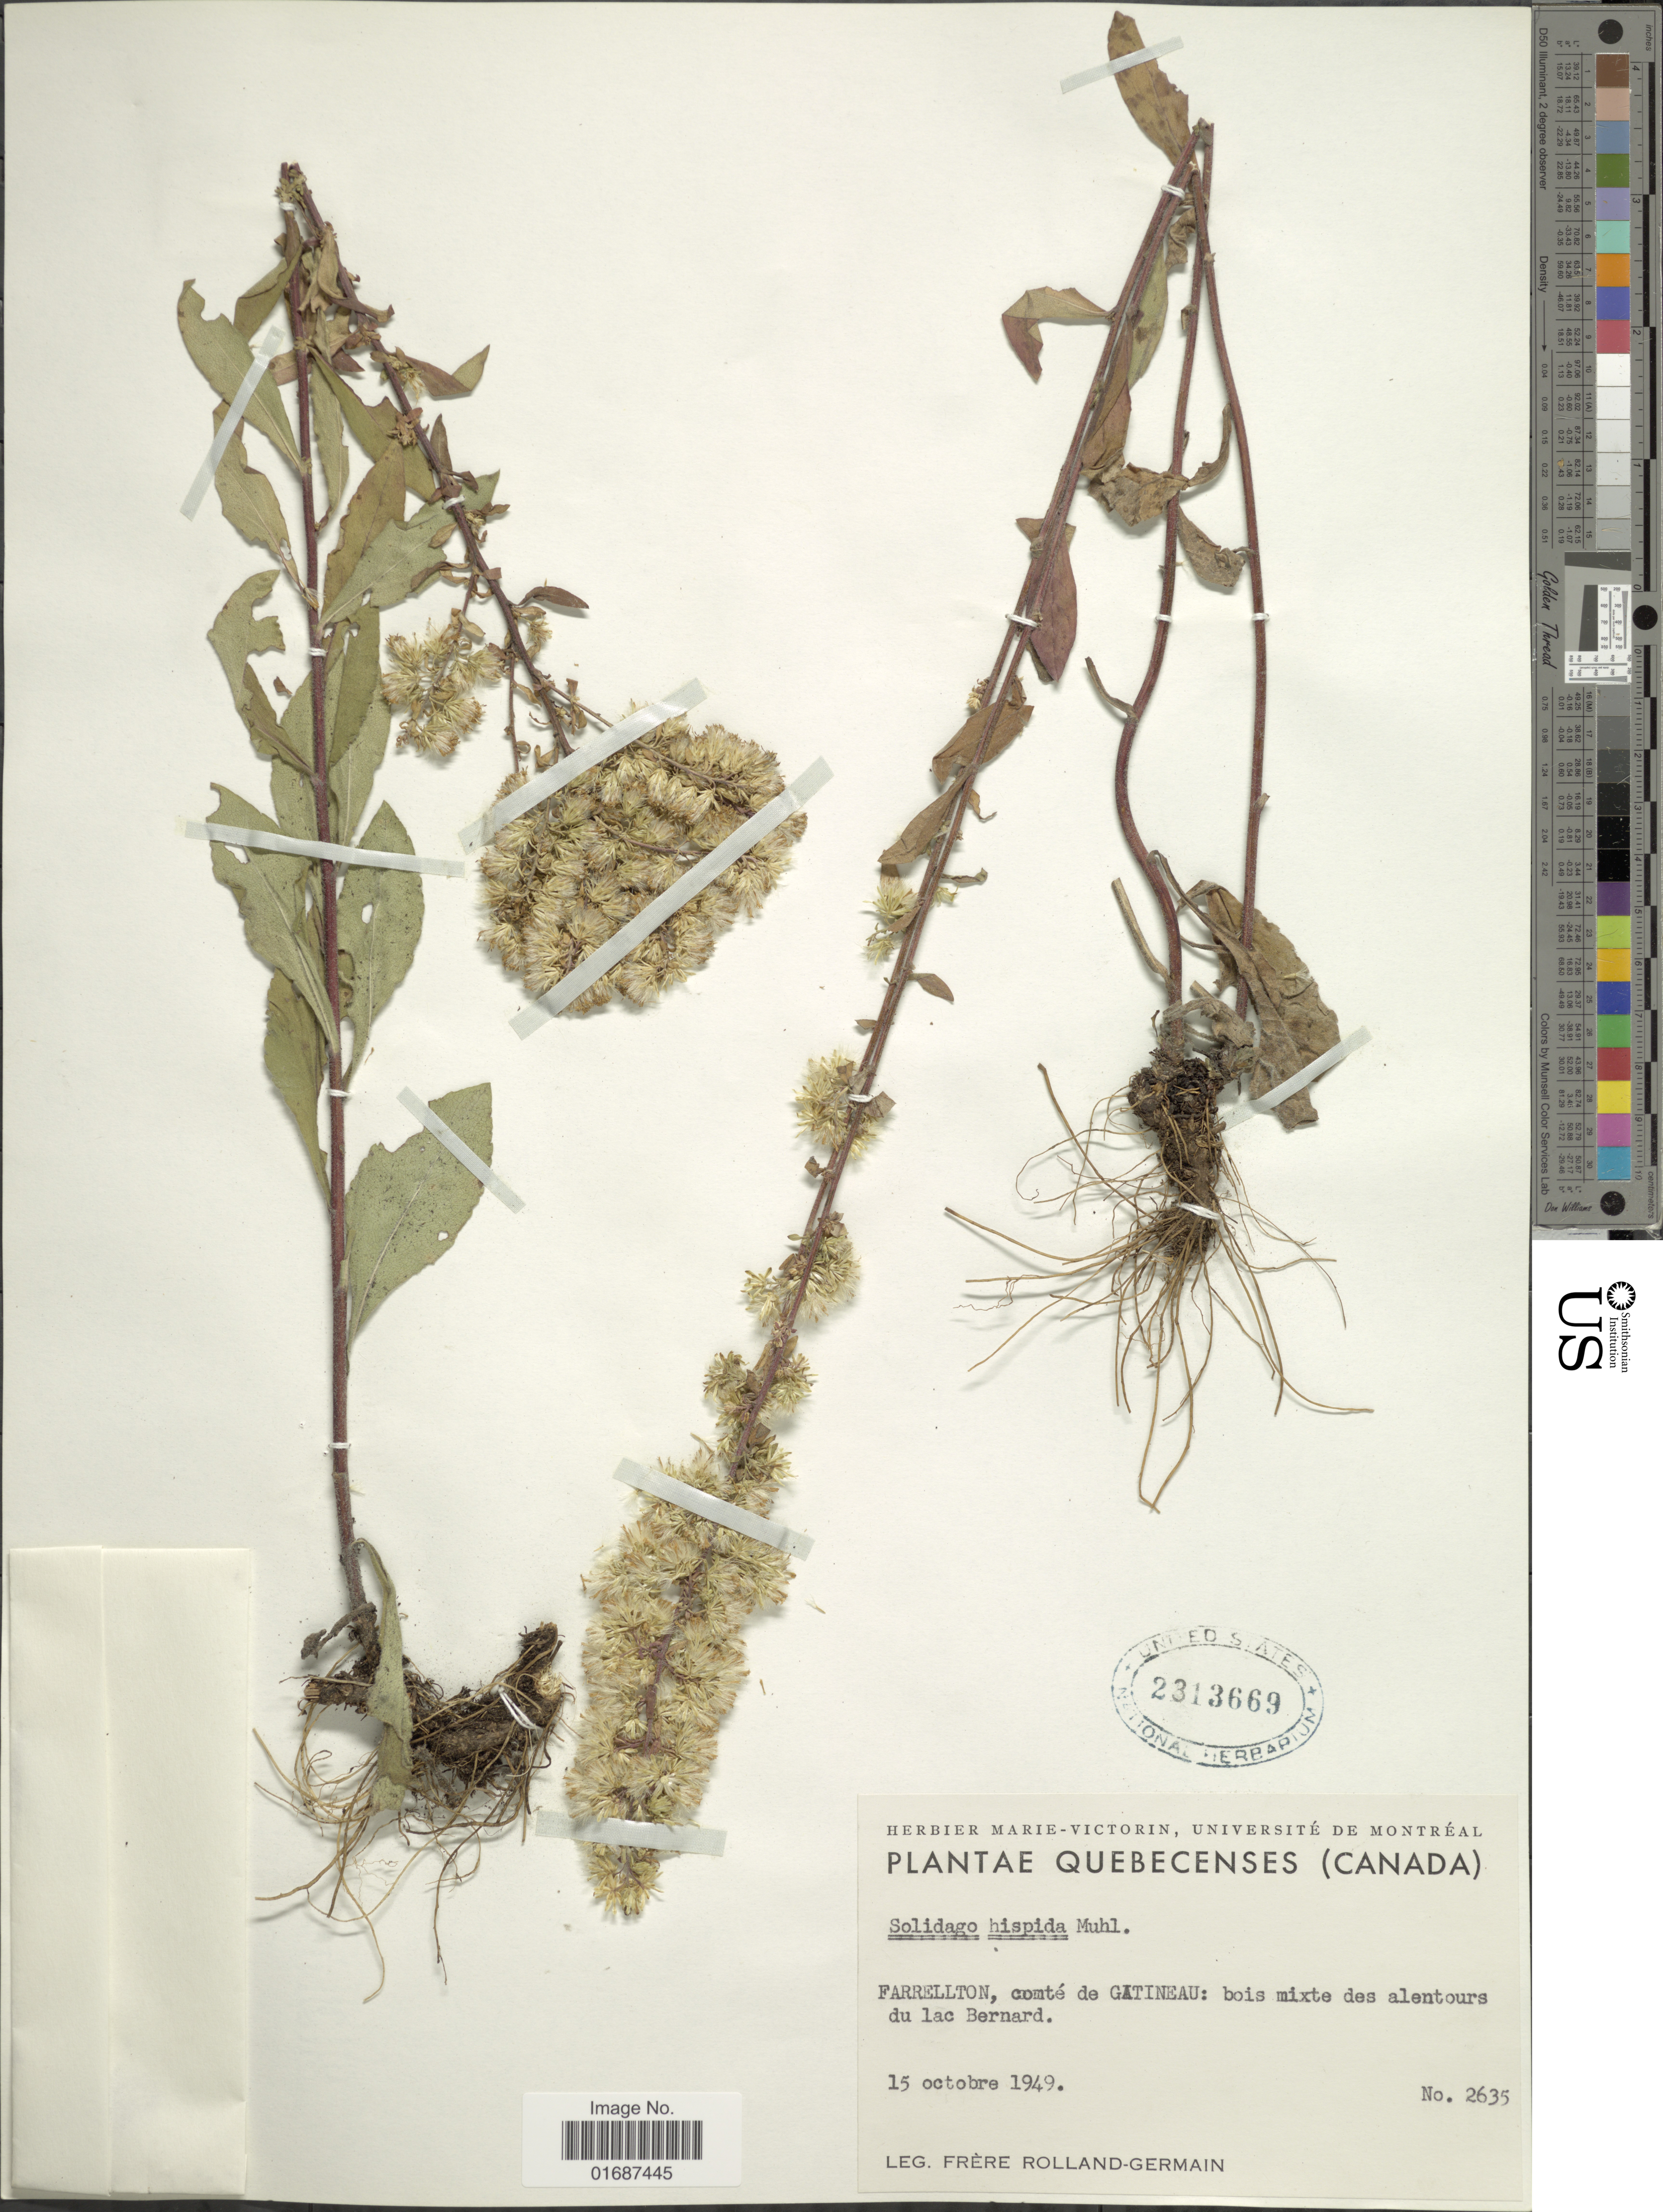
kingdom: Plantae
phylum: Tracheophyta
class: Magnoliopsida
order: Asterales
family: Asteraceae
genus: Solidago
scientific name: Solidago hispida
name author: Muhl. ex Willd.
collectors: Rolland-Germain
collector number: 2635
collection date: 1949-10-15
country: Canada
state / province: Quebec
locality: Farrellton, comte de Gatineau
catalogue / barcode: US 2313669